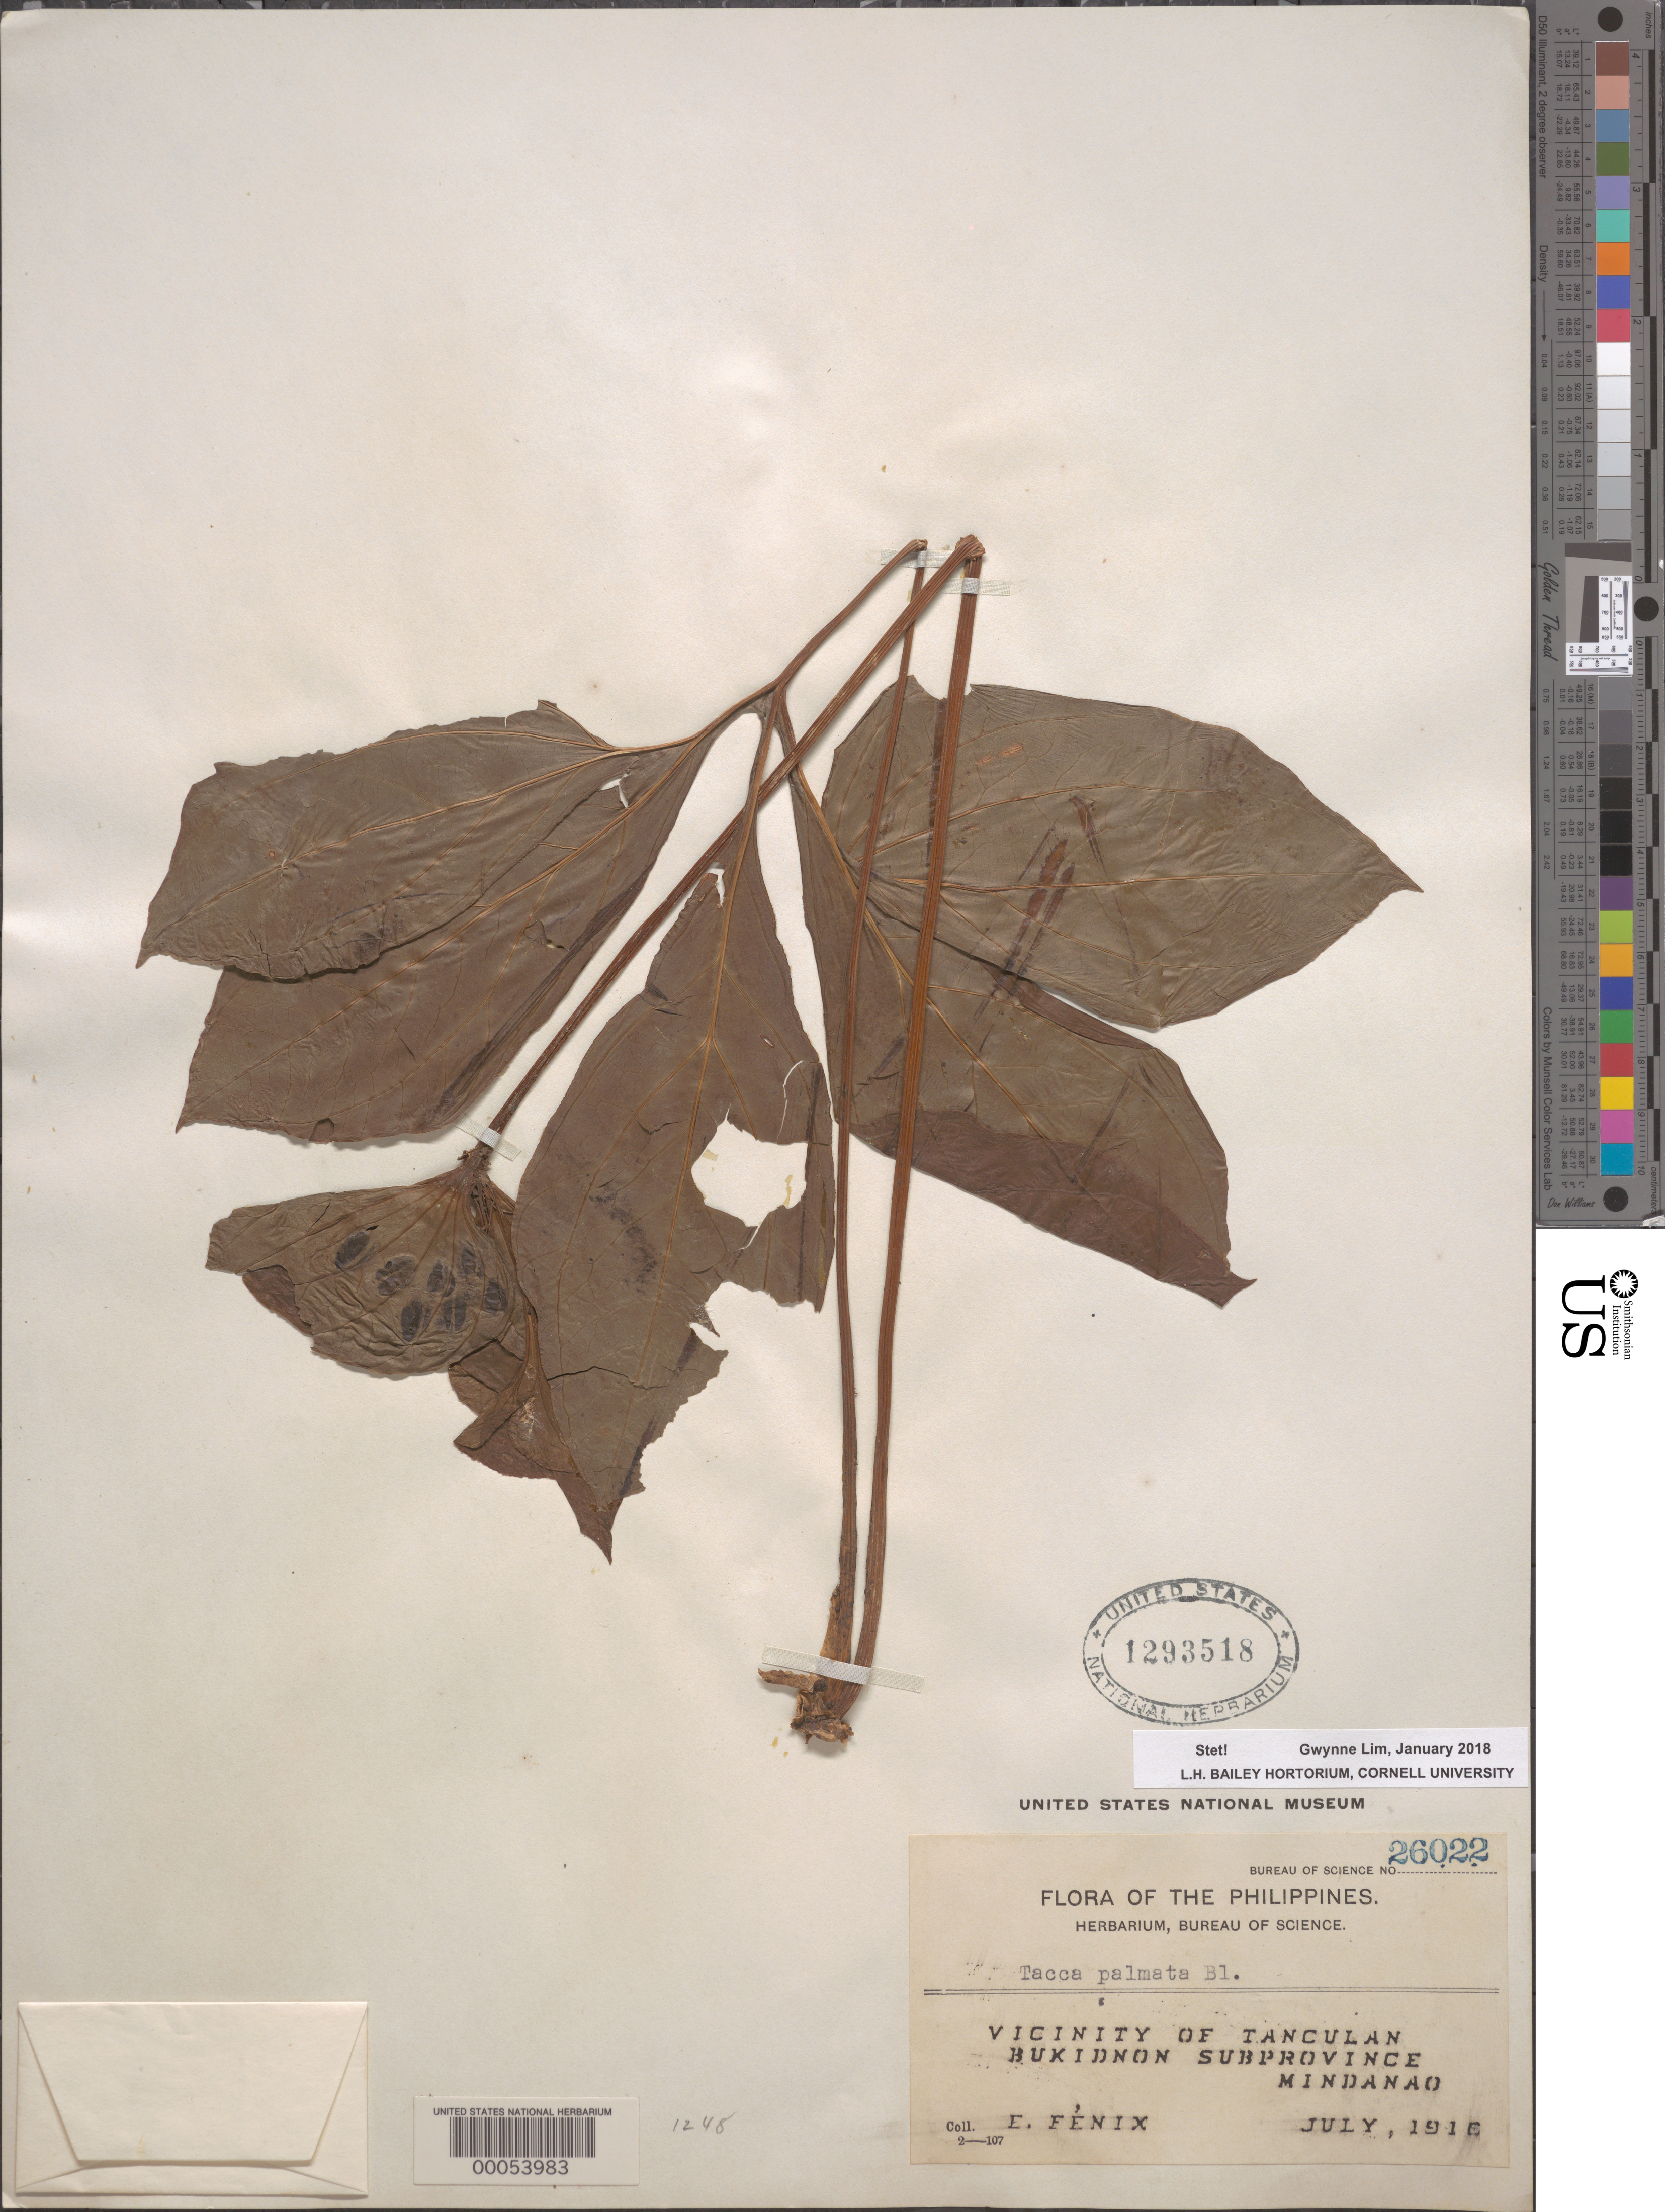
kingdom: Plantae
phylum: Tracheophyta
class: Liliopsida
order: Dioscoreales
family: Dioscoreaceae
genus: Tacca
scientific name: Tacca palmata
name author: Blume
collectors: E. Fenix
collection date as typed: Jul 1916 to 14 Jun 1903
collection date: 1903-06-14/1916-07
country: Philippines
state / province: Northern Mindanao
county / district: Bukidnon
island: Mindanao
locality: Tanculan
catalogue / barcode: US 1293518